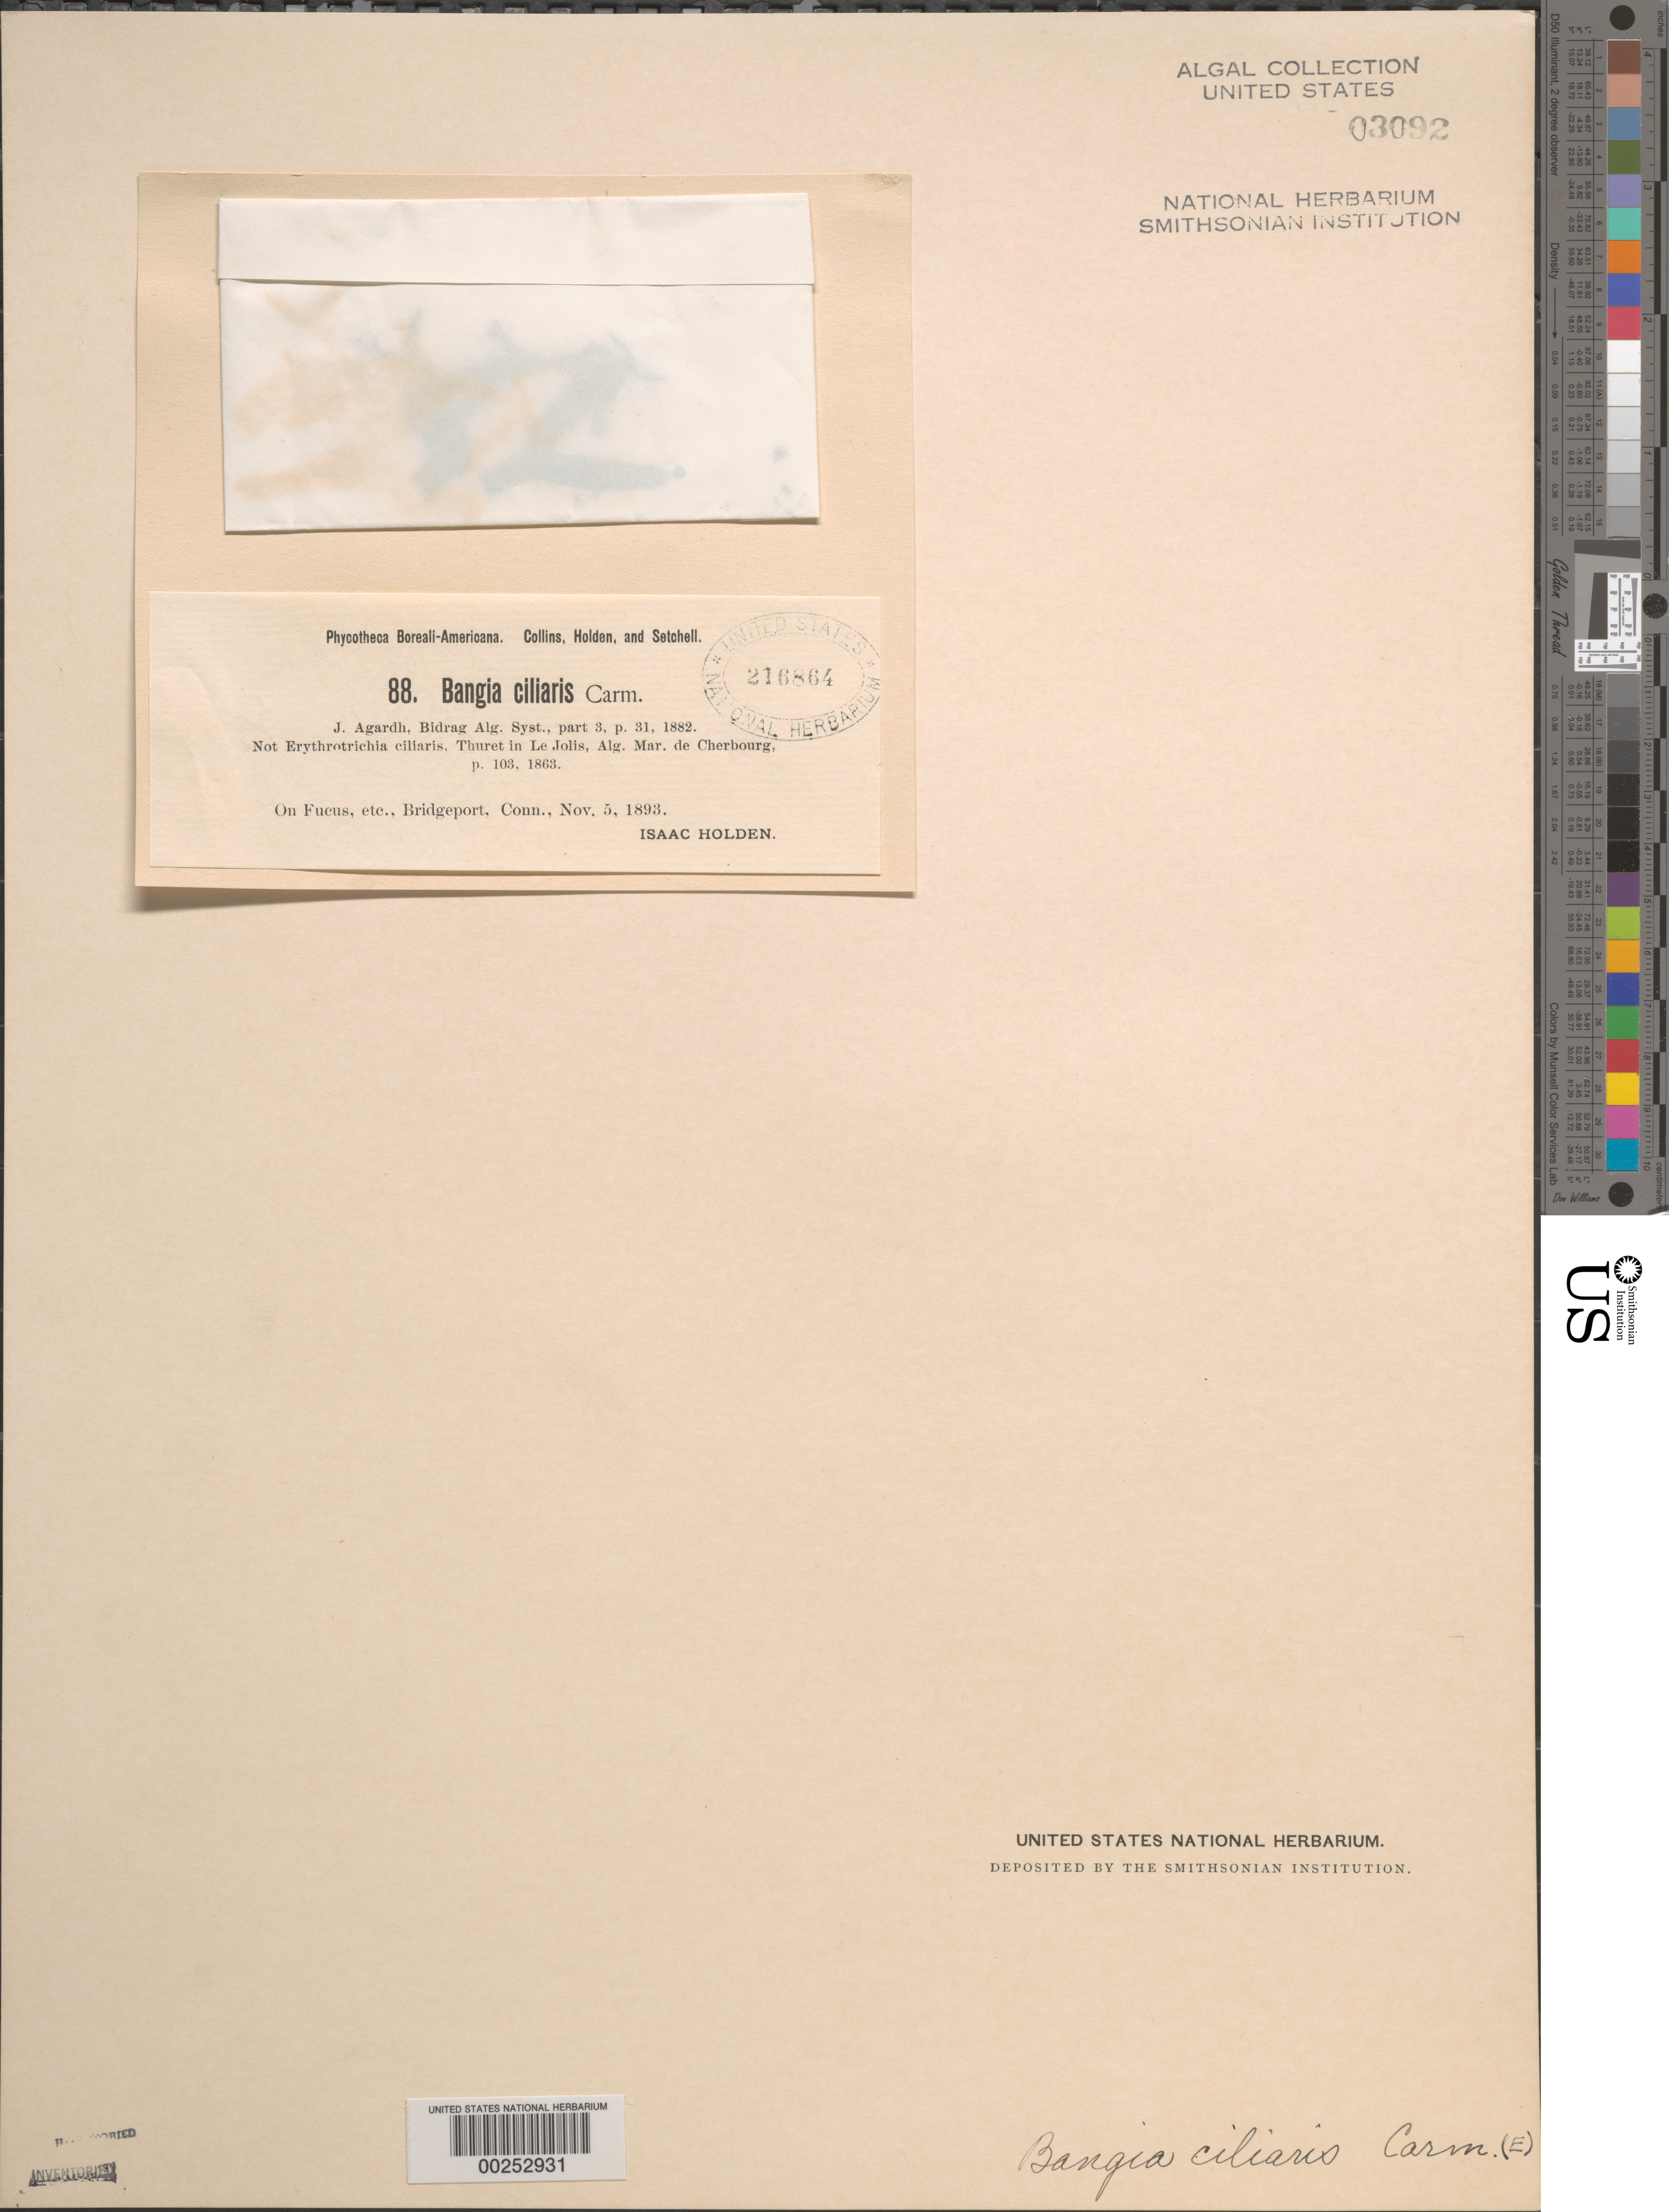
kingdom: Plantae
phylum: Rhodophyta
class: Compsopogonophyceae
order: Erythropeltidales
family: Erythrotrichiaceae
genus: Porphyrostromium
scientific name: Porphyrostromium ciliare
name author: (Carmichael) M.J. Wynne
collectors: I. Holden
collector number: PB-A 88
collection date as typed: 05 Nov 1893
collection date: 1893-11-05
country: United States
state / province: Connecticut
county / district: Fairfield County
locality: Bridgeport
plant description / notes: Collins, Holden & Setchell, Phycotheca Boreali-Americana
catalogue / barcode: US 3092